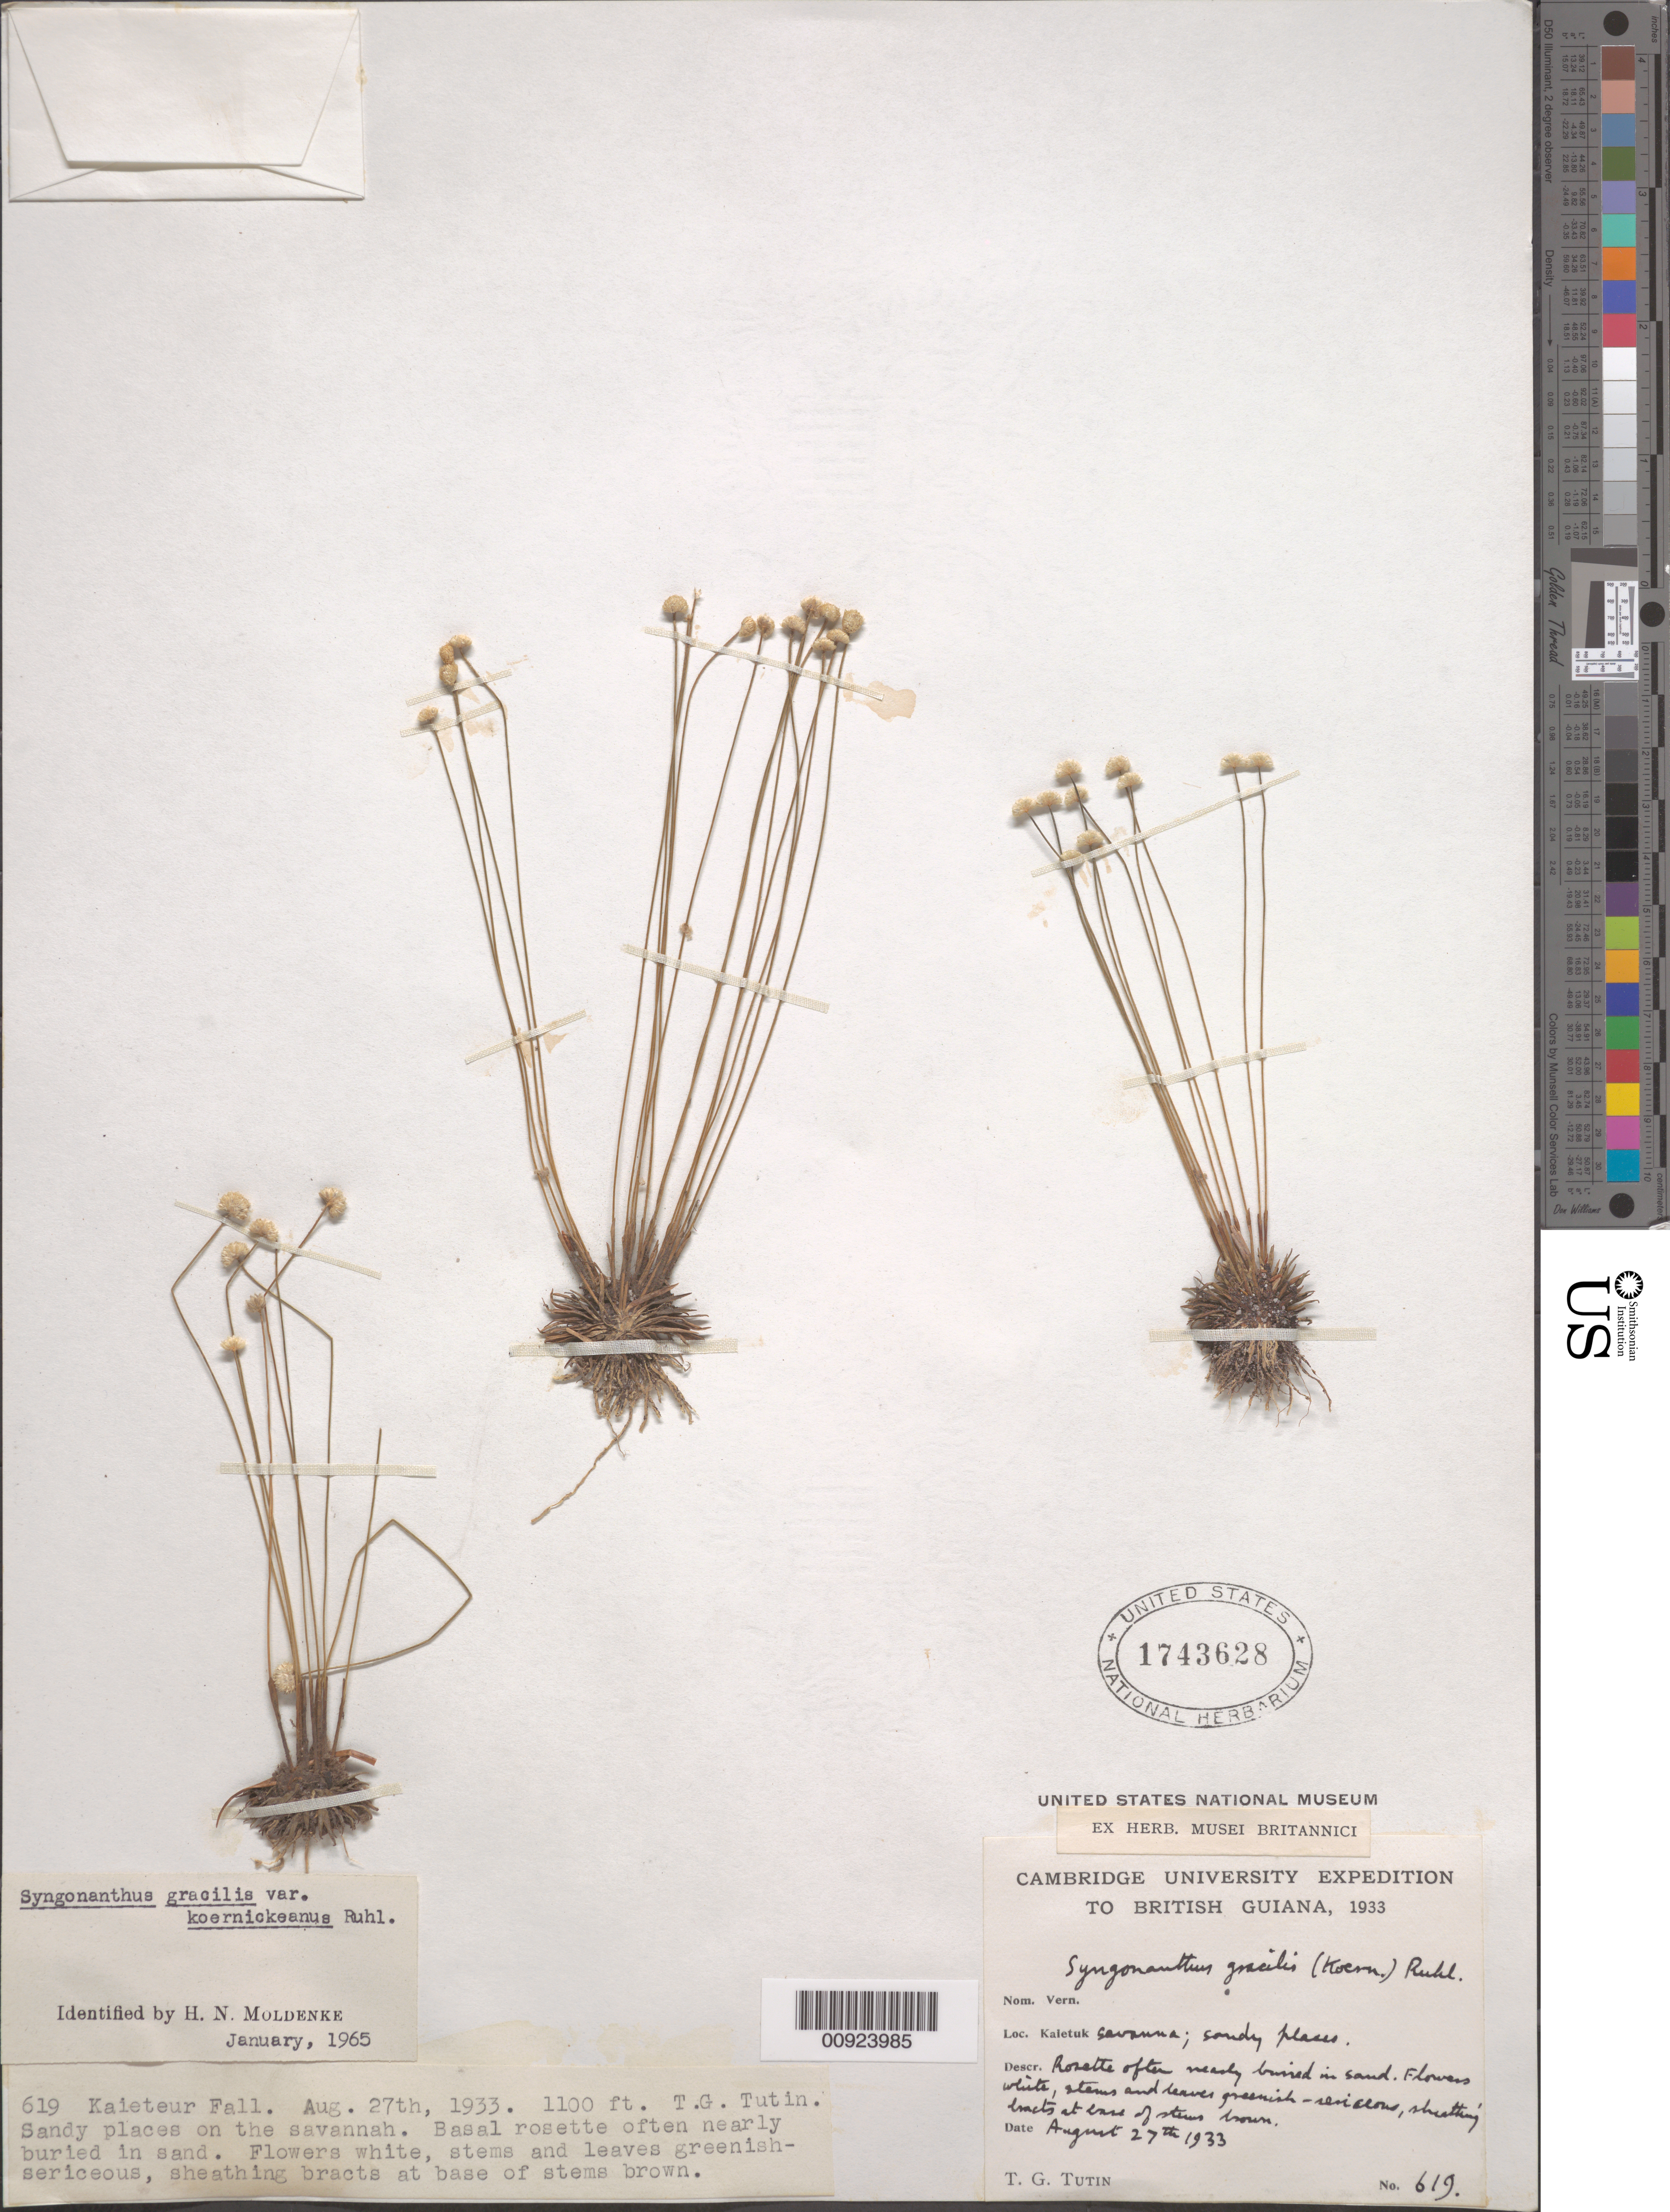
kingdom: Plantae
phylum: Tracheophyta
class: Liliopsida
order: Poales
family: Eriocaulaceae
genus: Syngonanthus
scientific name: Syngonanthus gracilis var. koernickeanus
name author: Ruhland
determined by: Moldenke, H. N.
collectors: T. G. Tutin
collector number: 619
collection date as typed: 27-Aug-33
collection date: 1933-08-27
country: Guyana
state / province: Potaro-Siparuni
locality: Kaieteur Fall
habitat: Sandy places on the savanna; basal rosette often nearly buried in sand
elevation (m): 335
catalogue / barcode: US 1743628